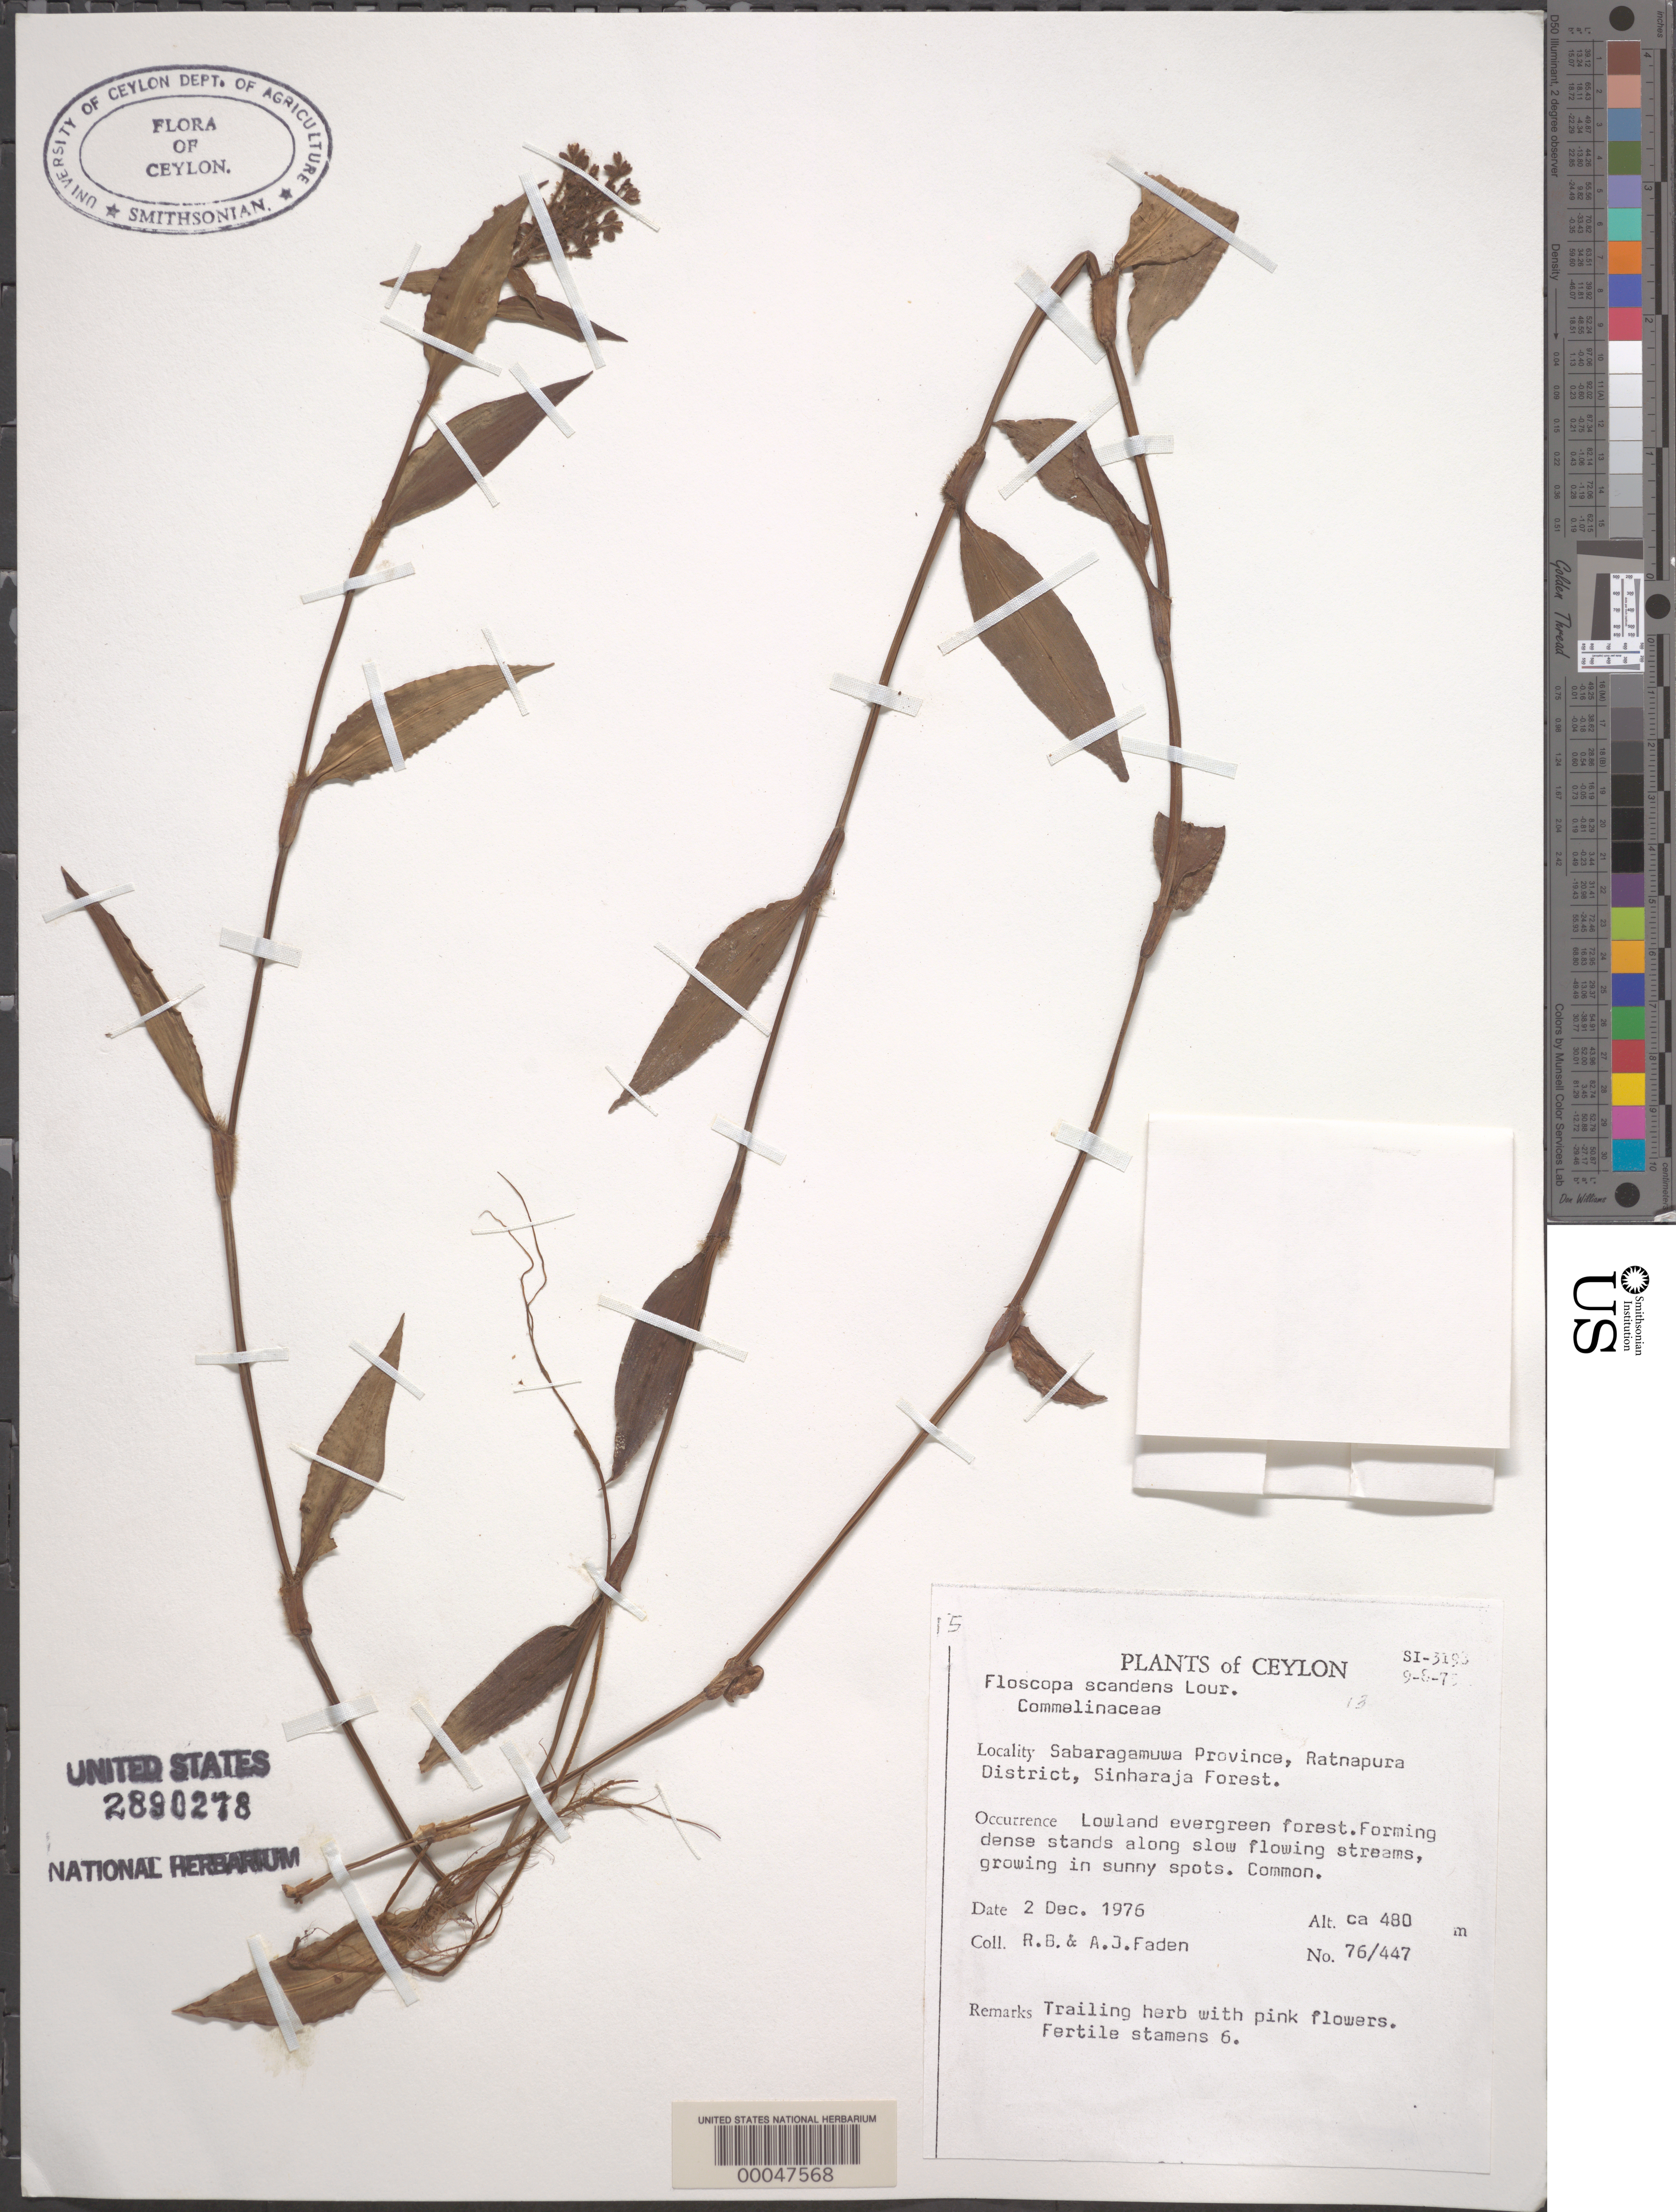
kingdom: Plantae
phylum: Tracheophyta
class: Liliopsida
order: Commelinales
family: Commelinaceae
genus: Floscopa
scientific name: Floscopa scandens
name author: Lour.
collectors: R. B. Faden & A. J. Faden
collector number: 76/447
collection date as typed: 02 Dec 1976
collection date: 1976-12-02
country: Sri Lanka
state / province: Sabaragamuwa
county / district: Ratnapura Dist.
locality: Sinharaja forest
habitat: Stream bank, lowland evergreen forest, full sun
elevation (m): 480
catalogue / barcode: US 2890278